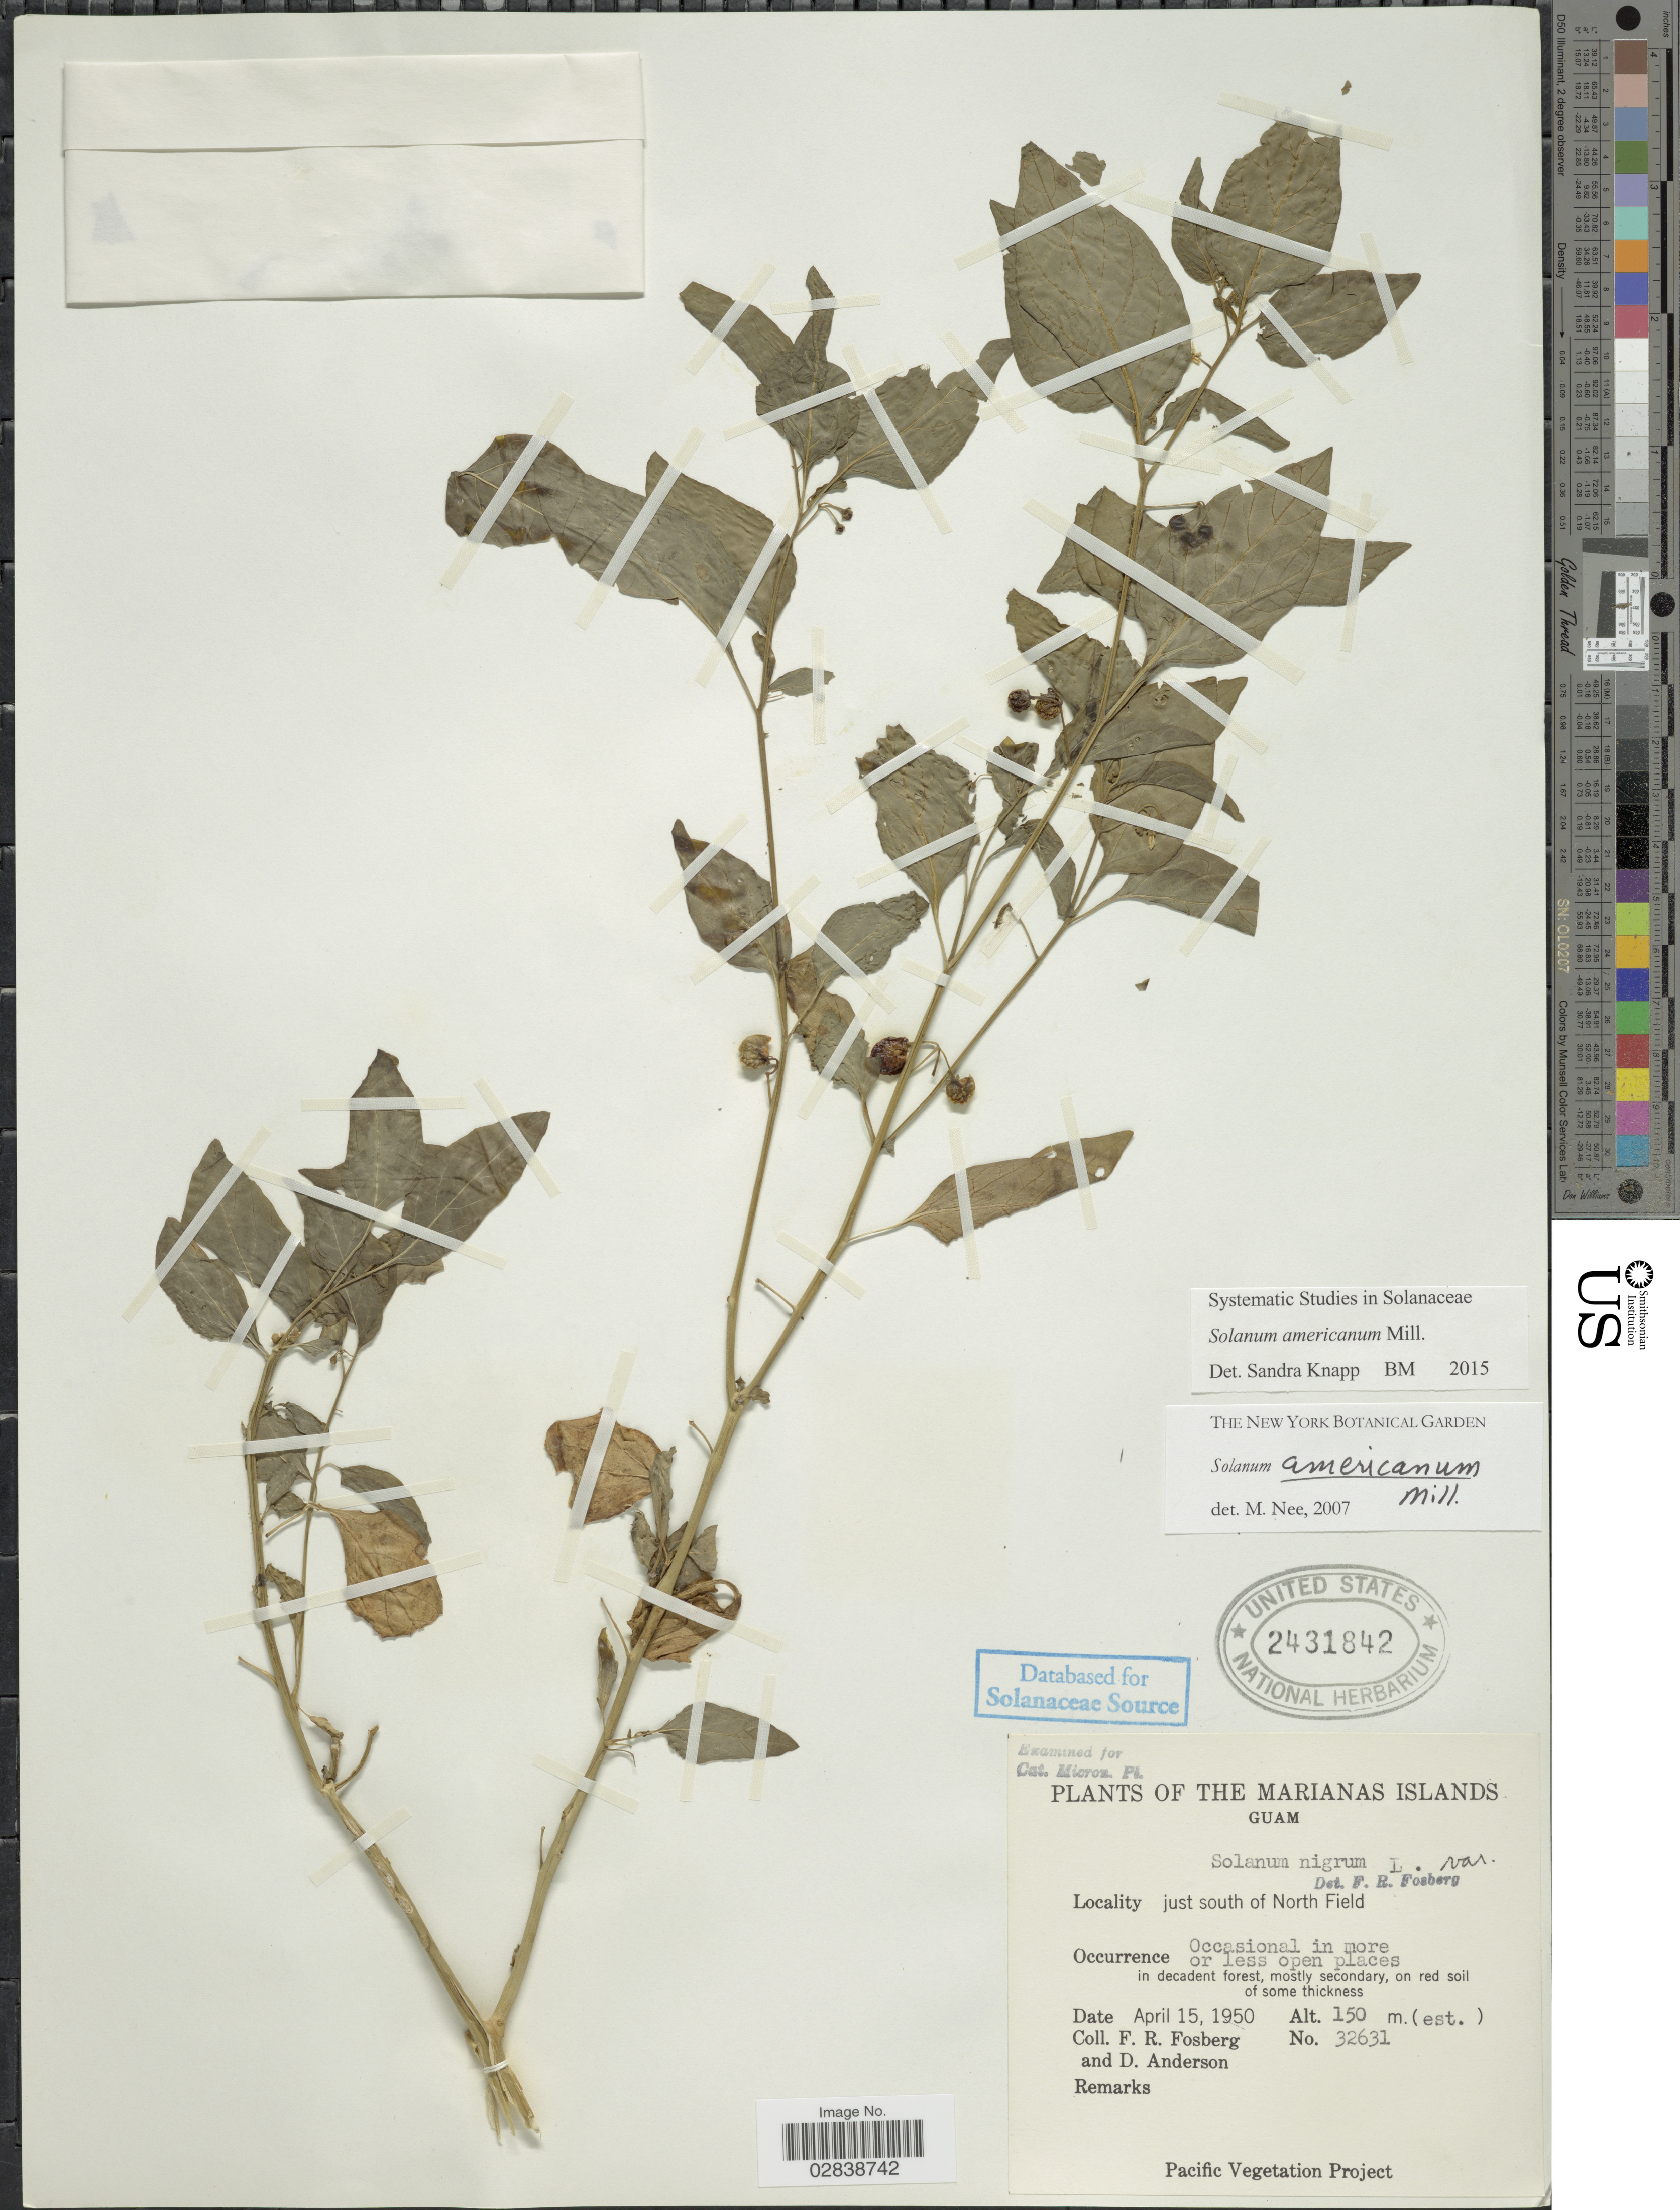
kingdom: Plantae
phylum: Tracheophyta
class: Magnoliopsida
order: Solanales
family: Solanaceae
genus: Solanum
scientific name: Solanum americanum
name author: Mill.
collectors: F. R. Fosberg & D. Anderson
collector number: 32631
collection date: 1950-04-15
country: Guam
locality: Marianas Islands, just south of North Field.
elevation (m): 150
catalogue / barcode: US 2431842